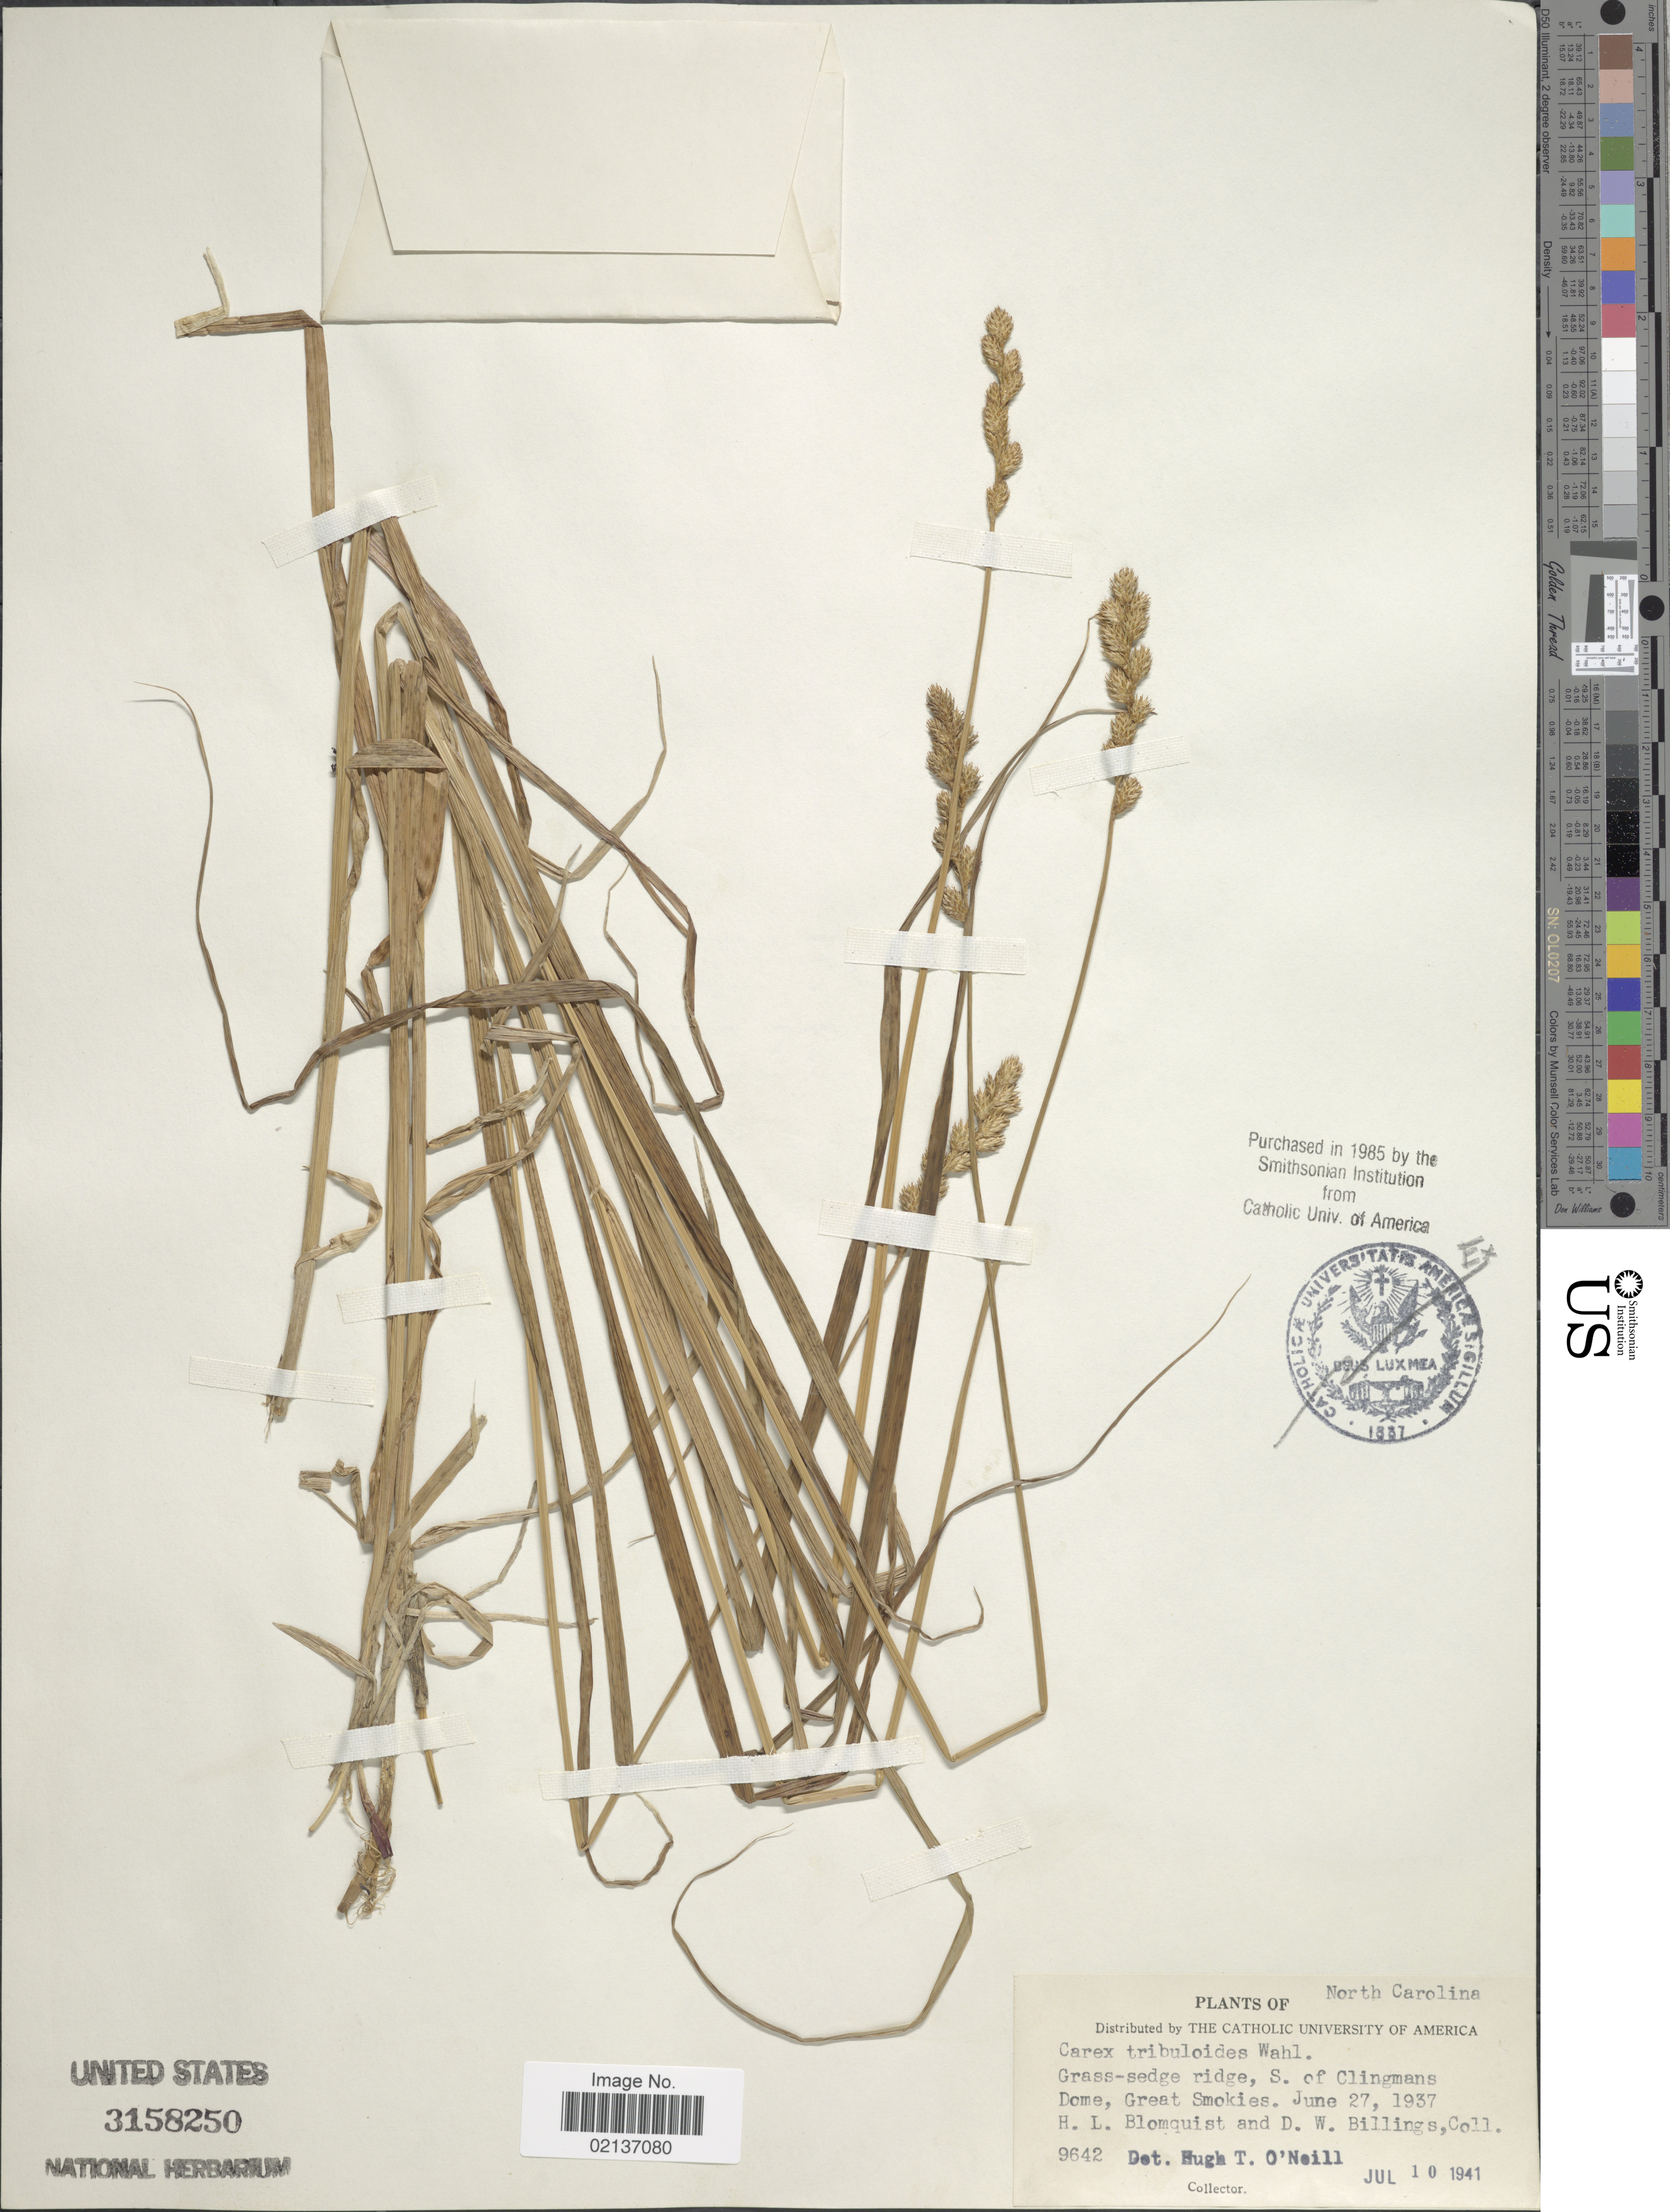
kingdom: Plantae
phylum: Tracheophyta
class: Liliopsida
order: Poales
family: Cyperaceae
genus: Carex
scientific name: Carex tribuloides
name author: Wahlenb.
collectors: H. Blomquist & D. Billings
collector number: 9642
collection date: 1937-06-27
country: United States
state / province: North Carolina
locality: S. of Clingmans Dome, Great Smokies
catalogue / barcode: US 3158250